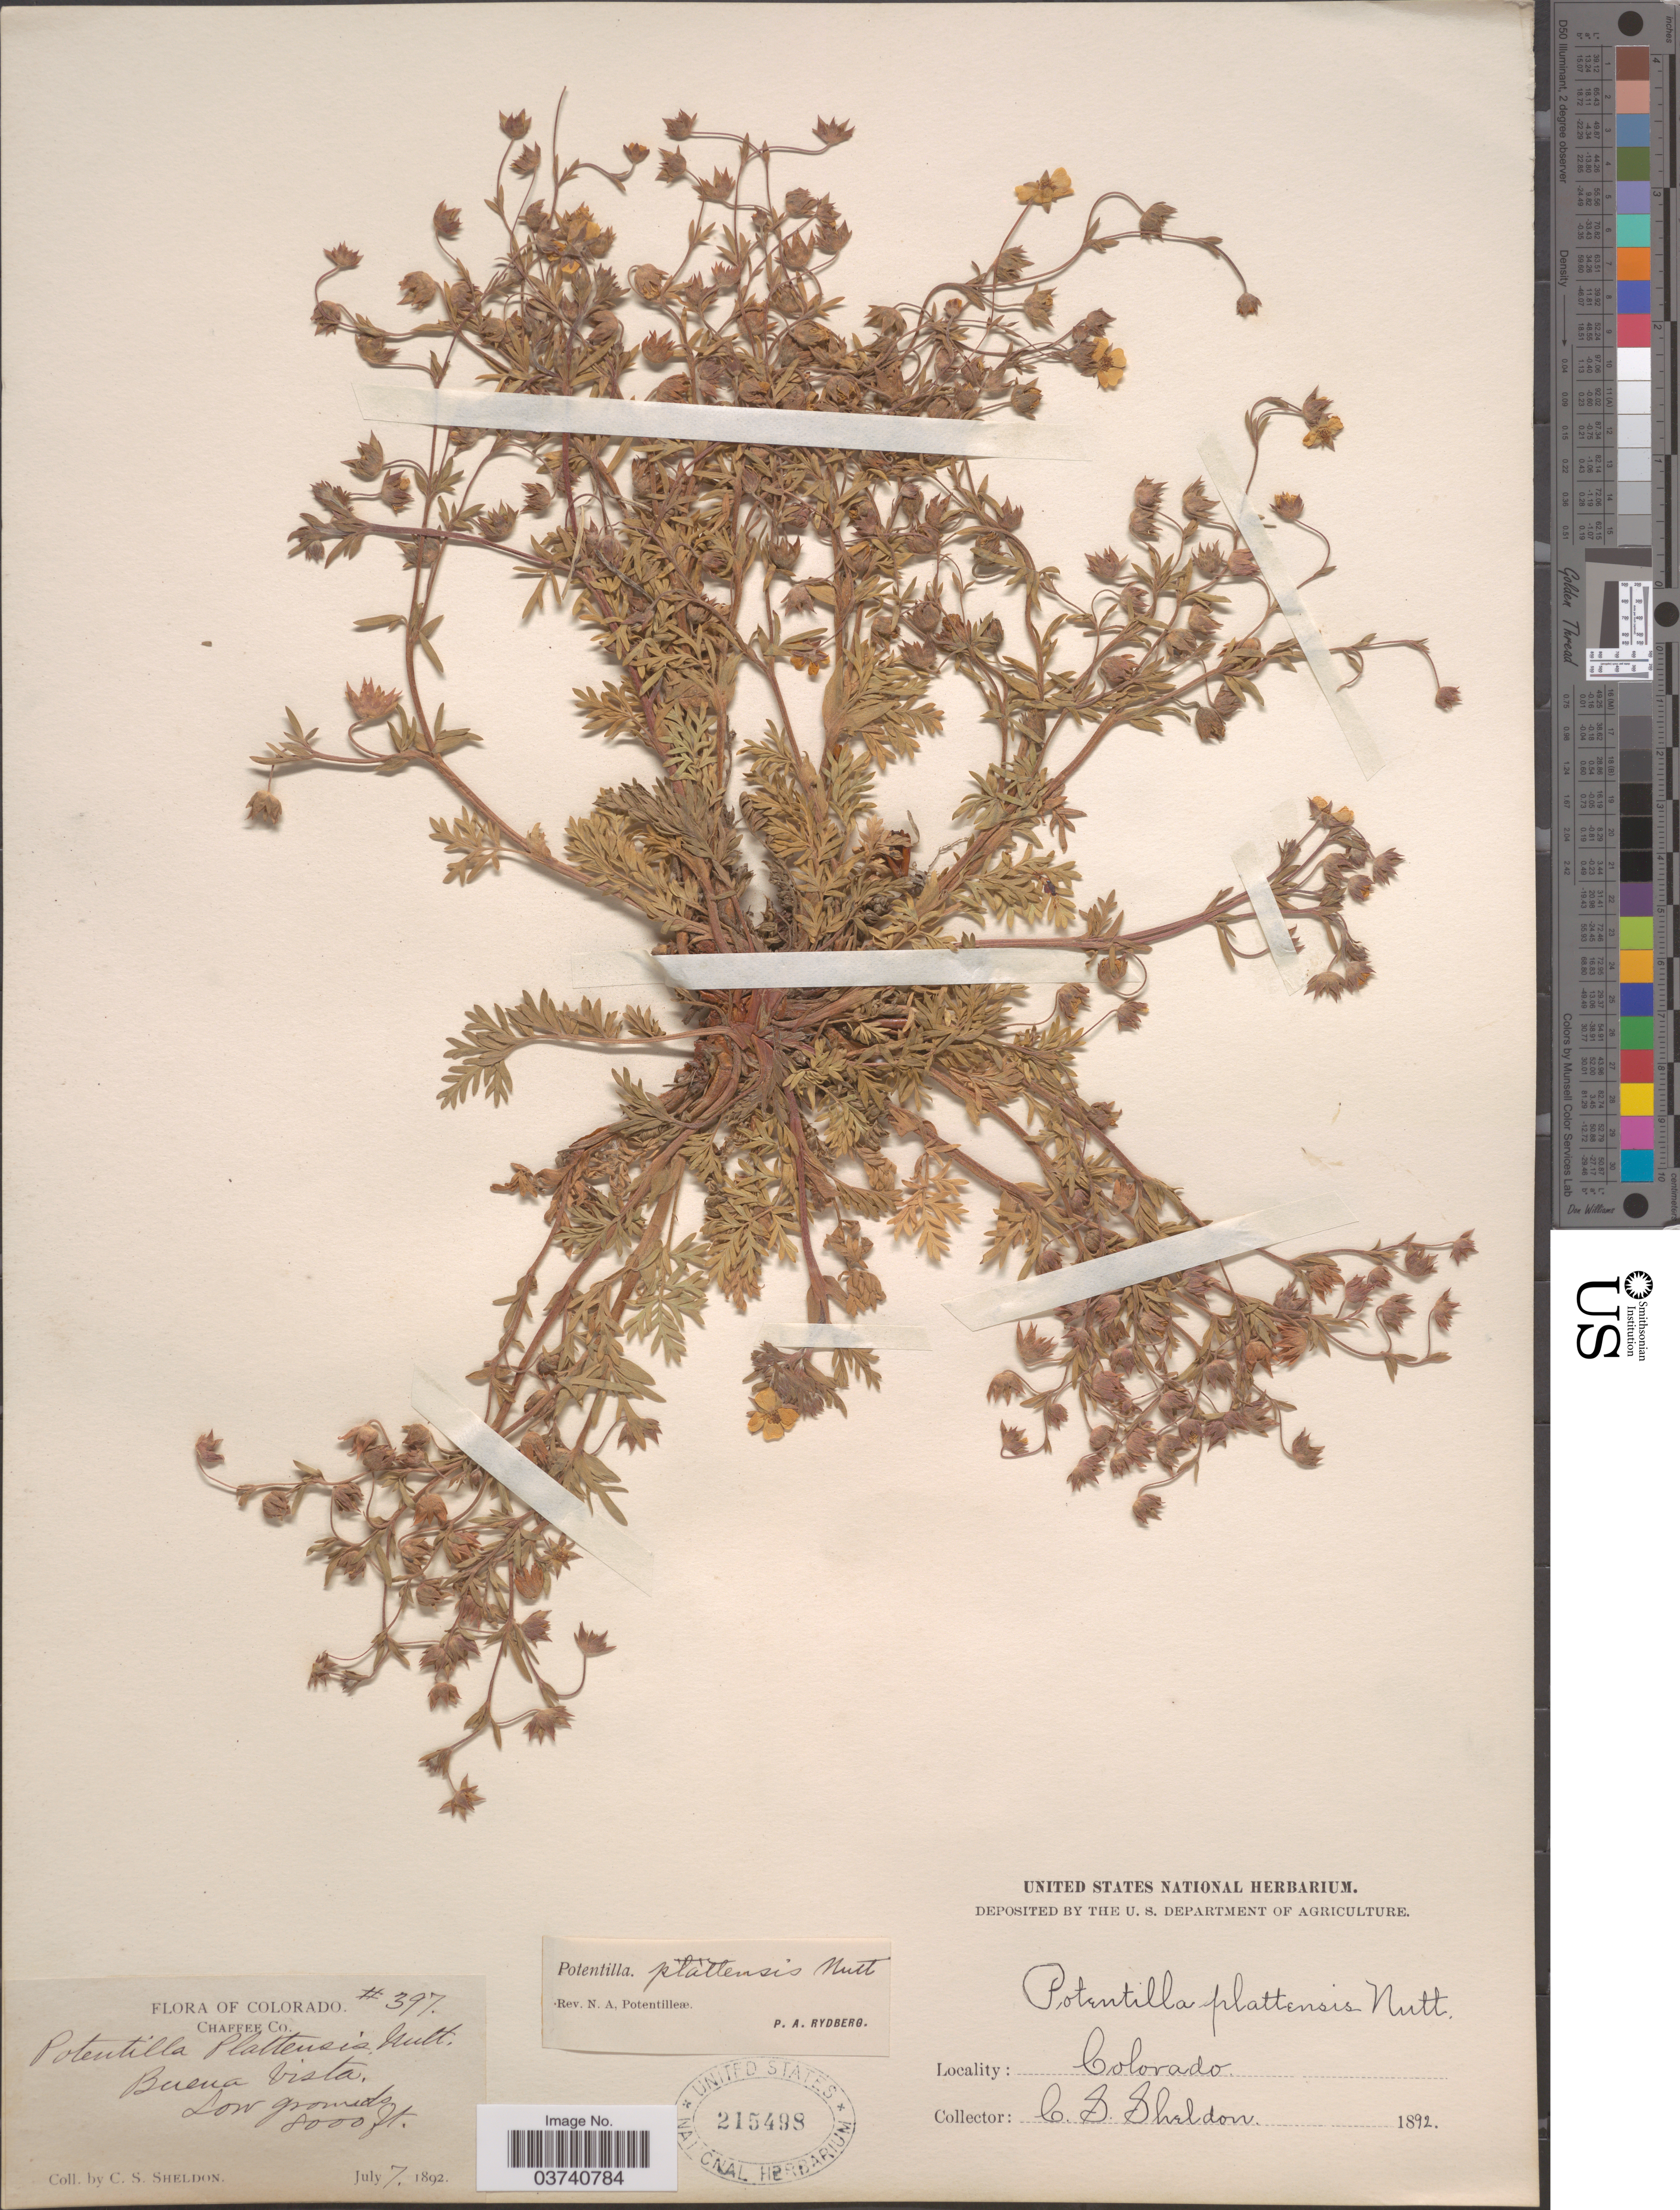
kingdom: Plantae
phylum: Tracheophyta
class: Magnoliopsida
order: Rosales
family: Rosaceae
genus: Potentilla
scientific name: Potentilla plattensis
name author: Nutt.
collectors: C. S. Sheldon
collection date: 1892-07-07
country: United States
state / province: Colorado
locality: Chaffee Co. Buena Vista.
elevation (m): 2438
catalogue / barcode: US 215498